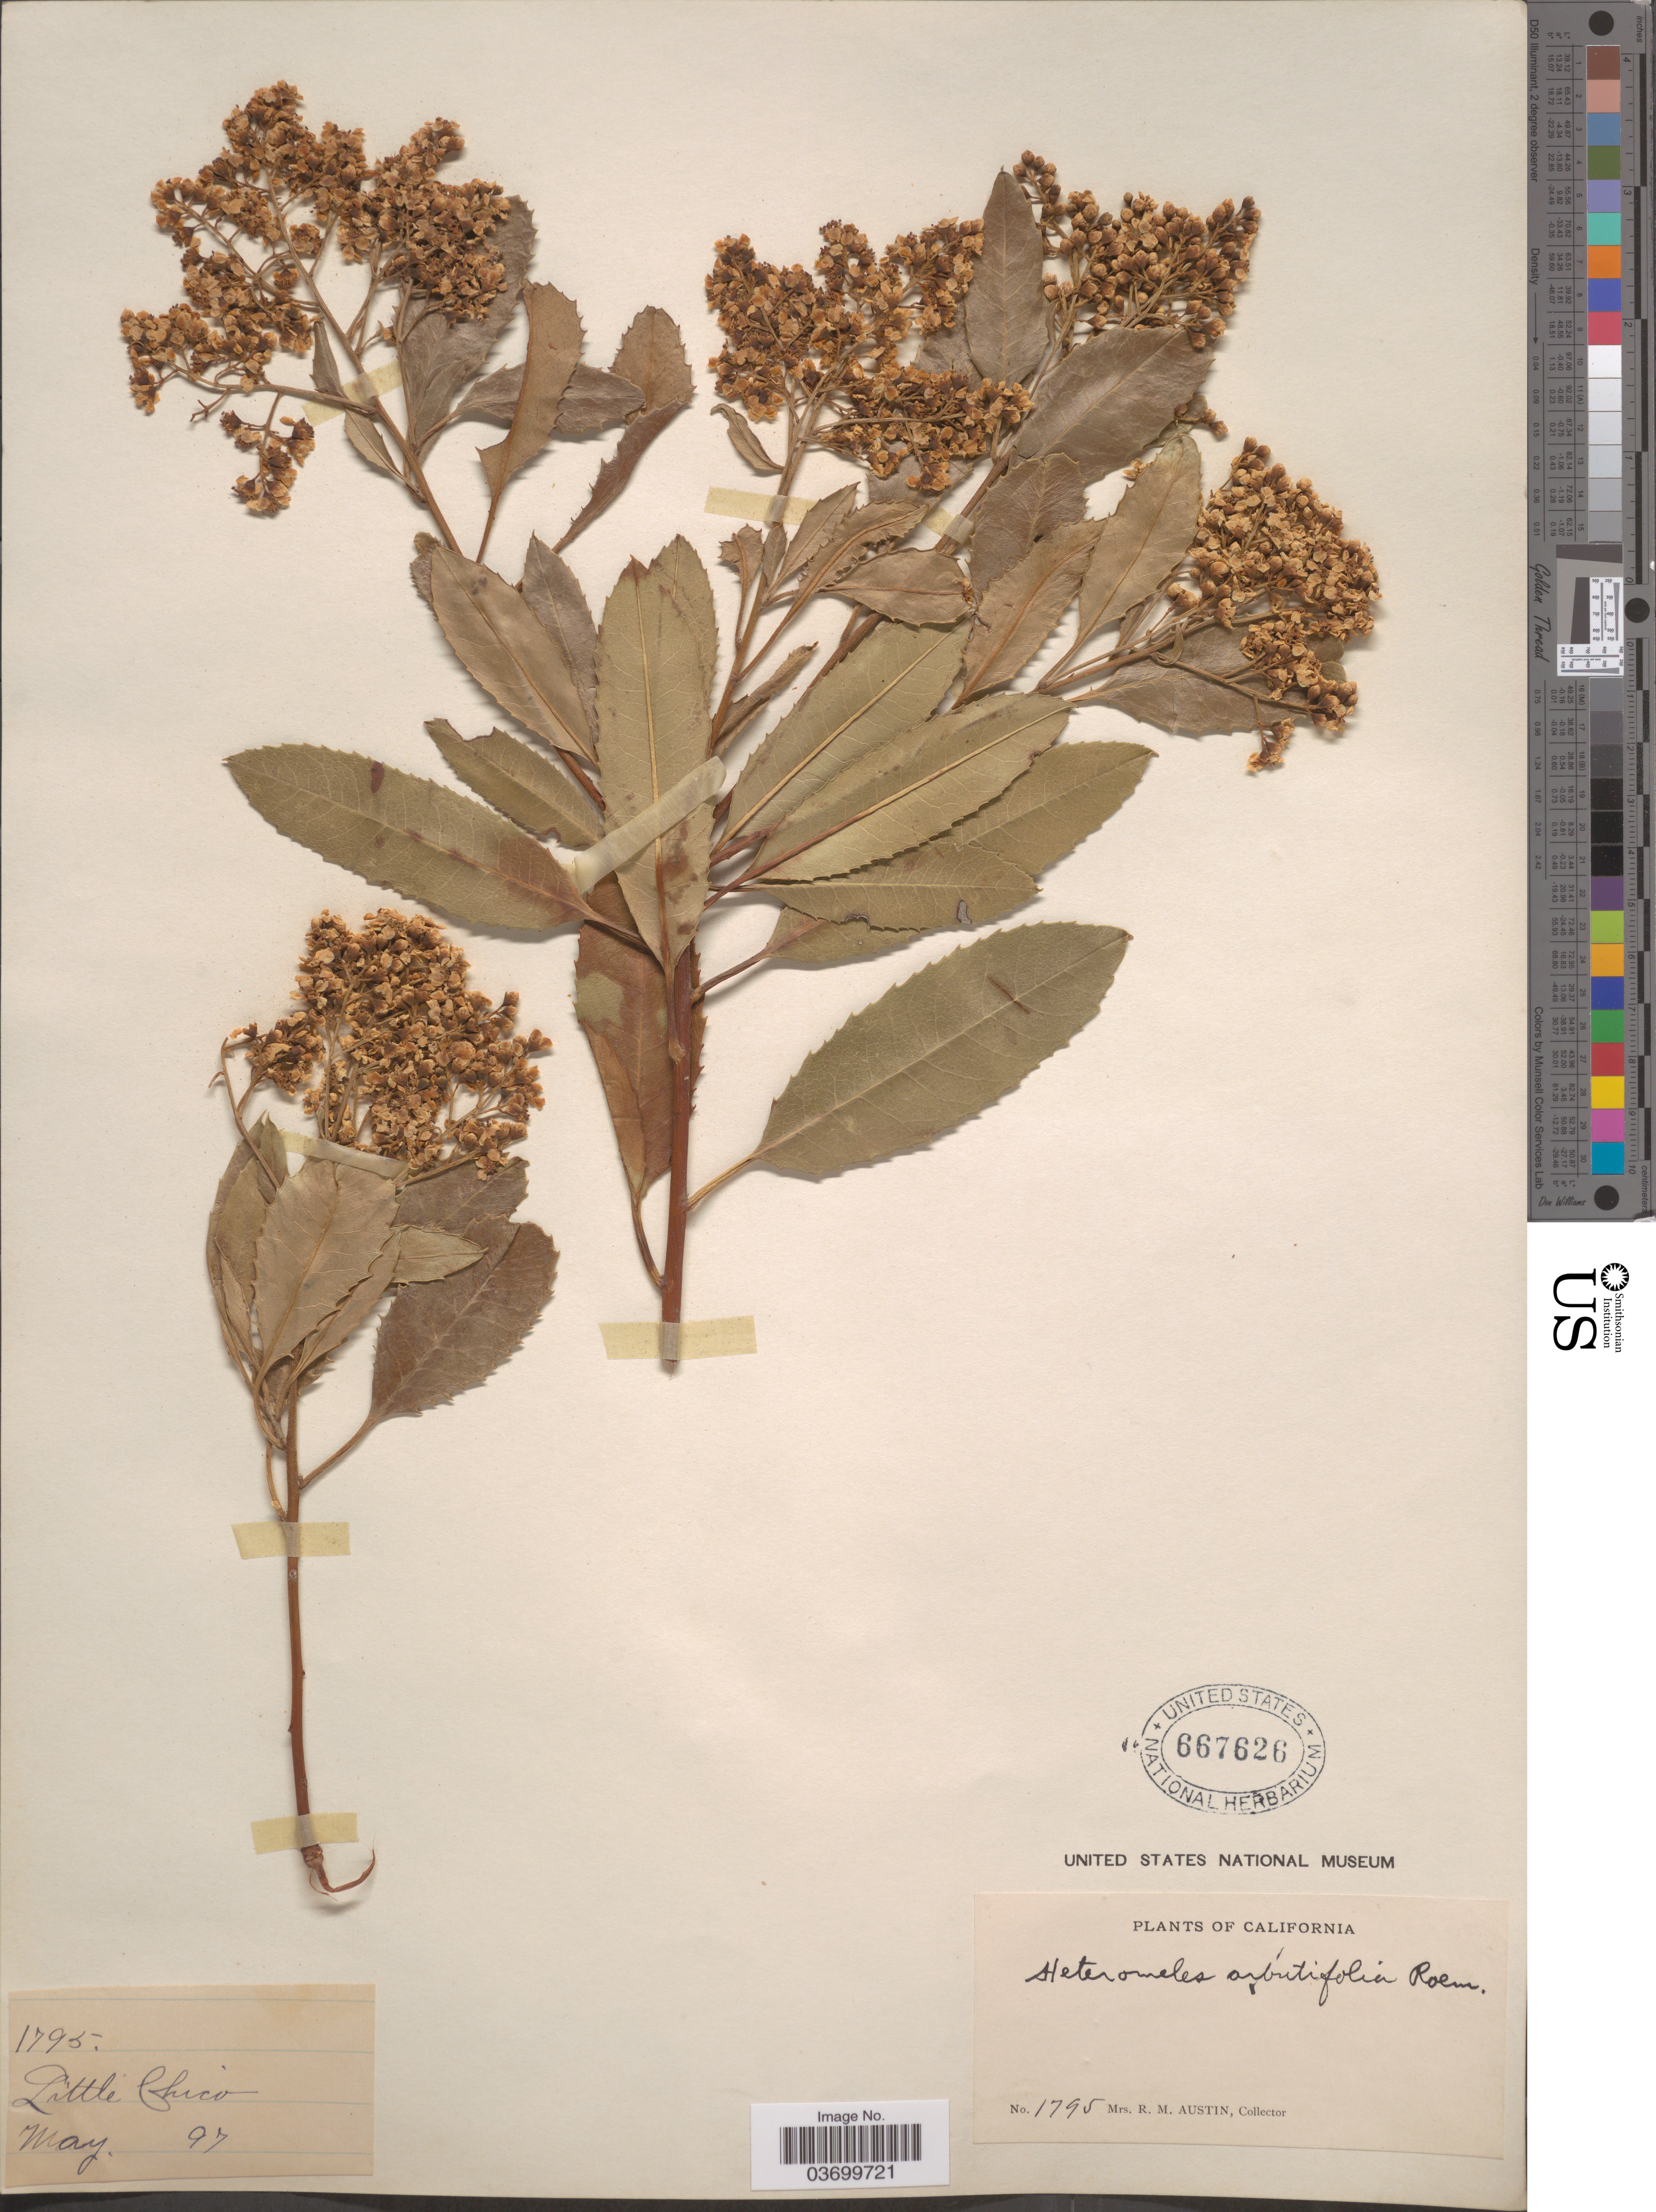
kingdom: Plantae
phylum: Tracheophyta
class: Magnoliopsida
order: Rosales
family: Rosaceae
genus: Heteromeles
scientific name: Heteromeles salicifolia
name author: (C. Presl) Abrams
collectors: R. Austin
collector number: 1795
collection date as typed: Transcribed d/m/y: /5/97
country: United States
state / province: California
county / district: Butte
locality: Little Chico.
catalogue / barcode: US 667626